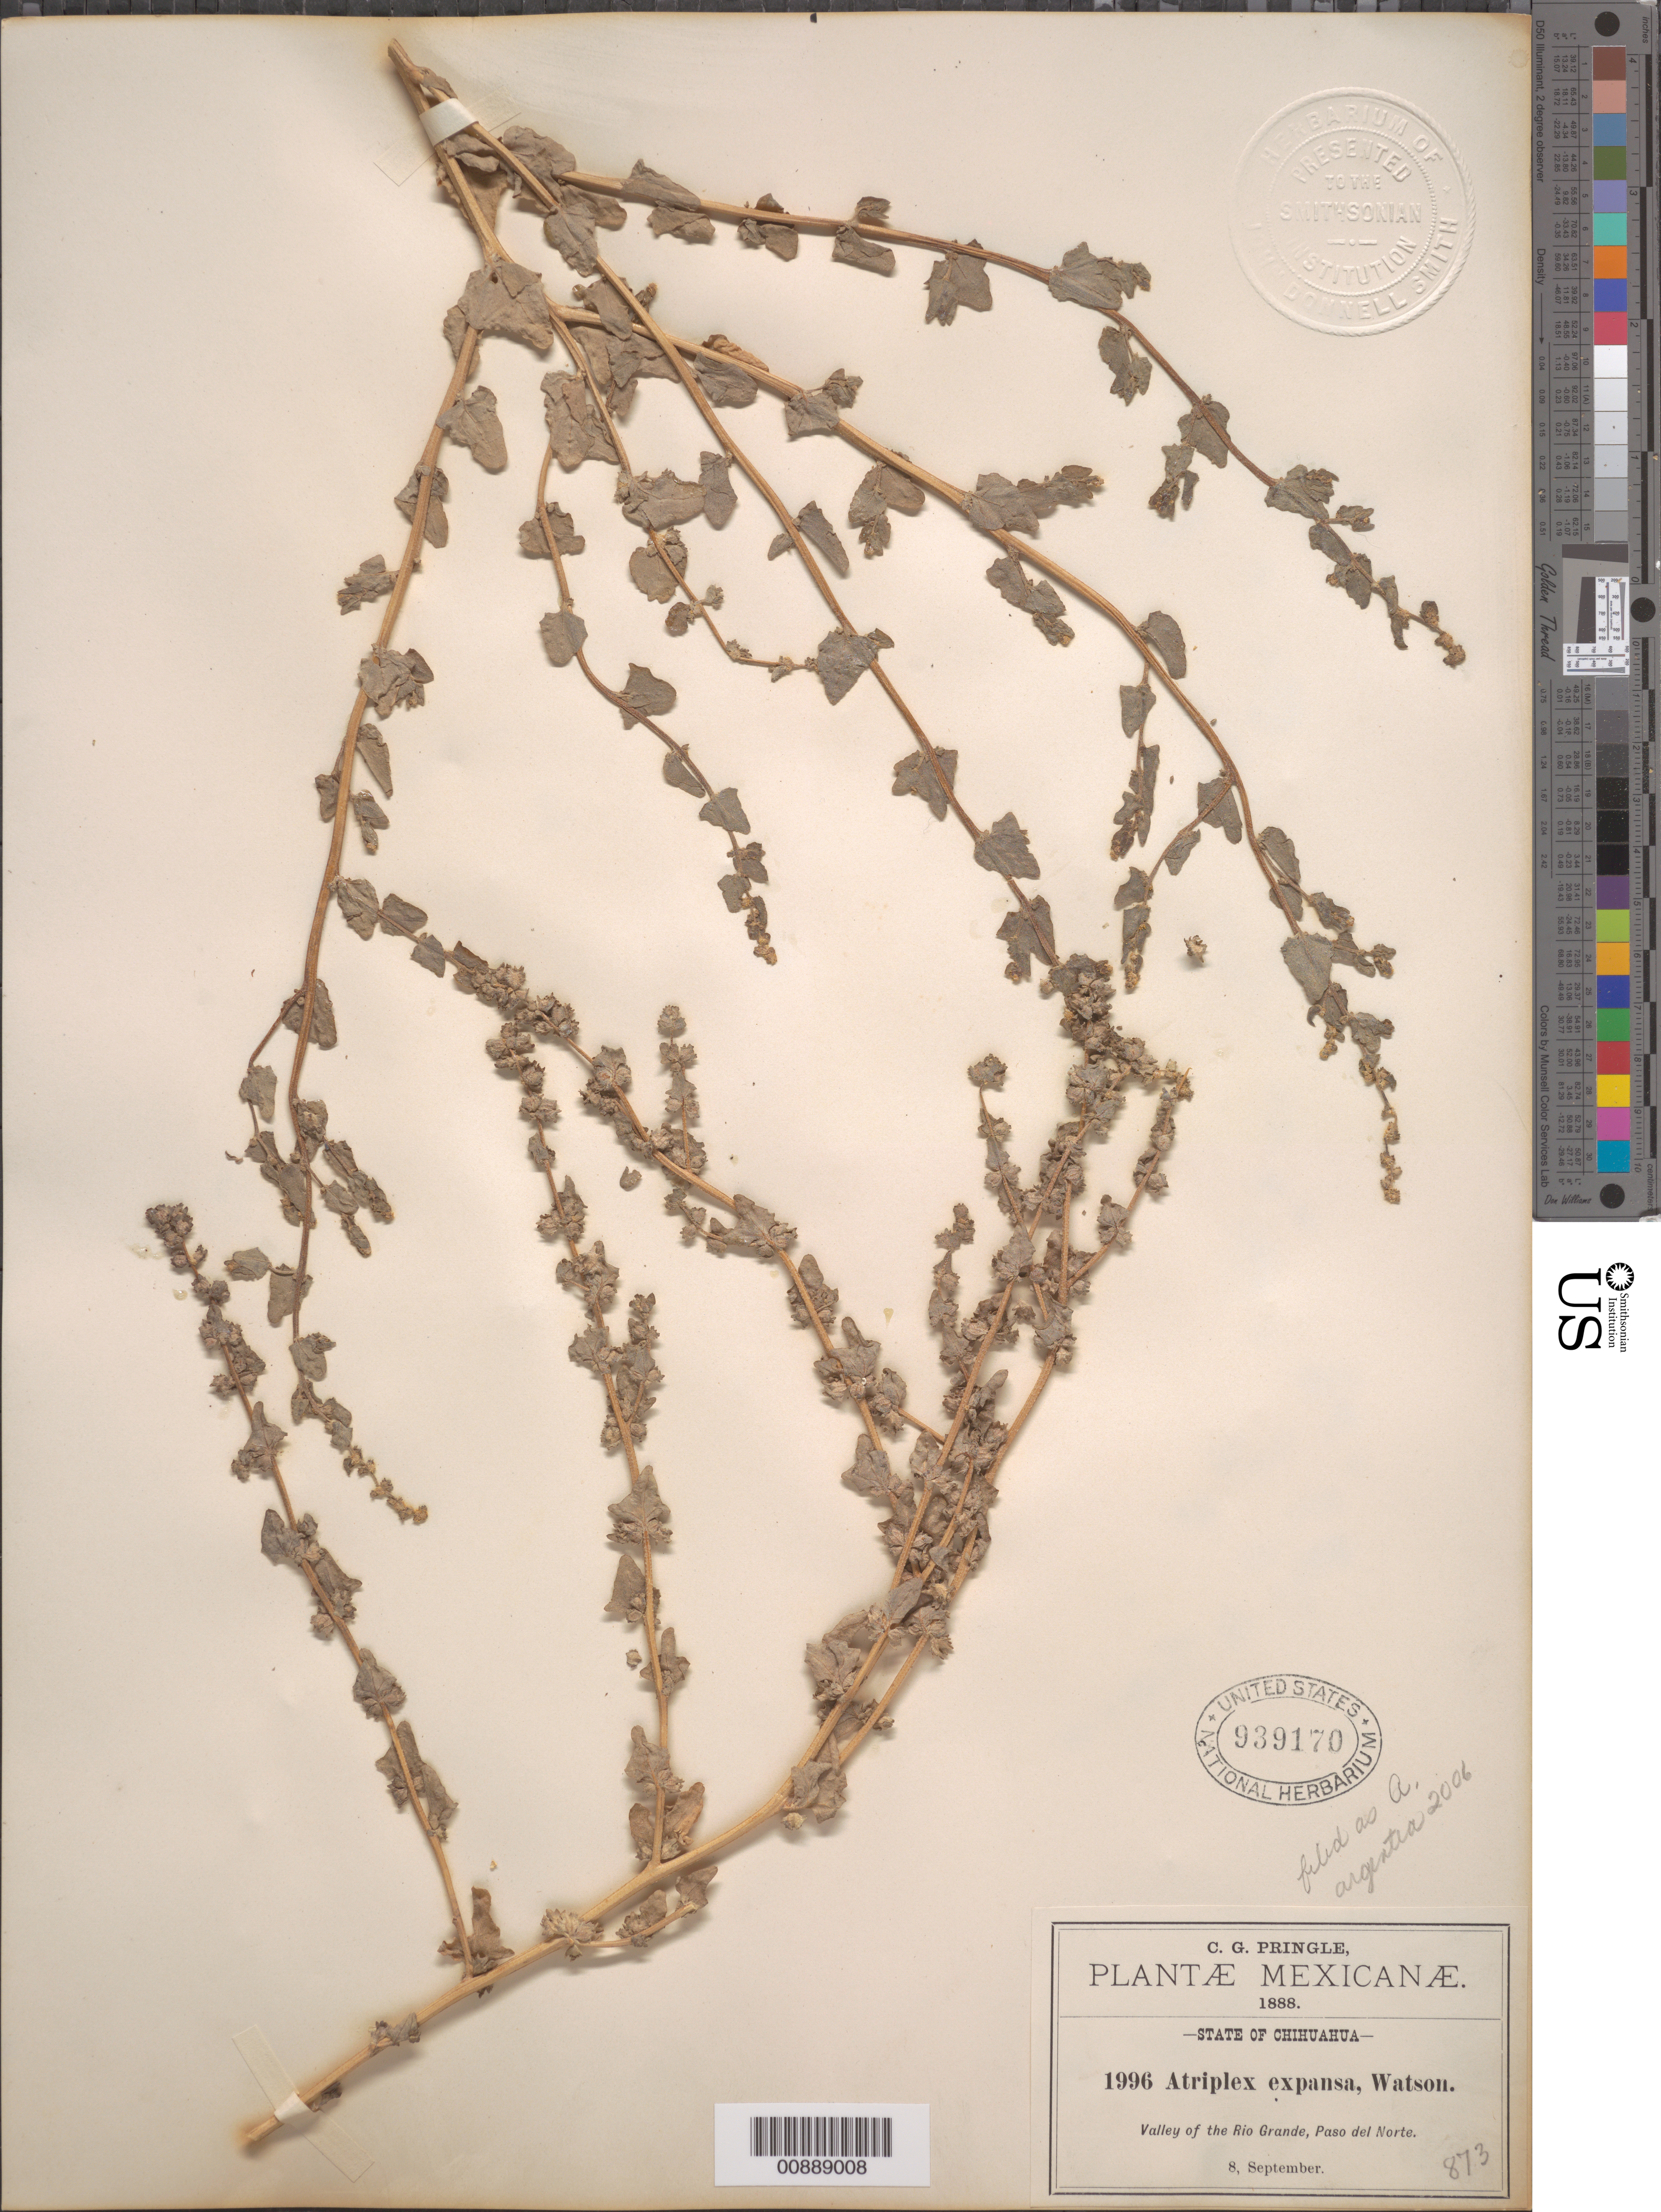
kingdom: Plantae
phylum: Tracheophyta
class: Magnoliopsida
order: Caryophyllales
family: Amaranthaceae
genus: Atriplex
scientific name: Atriplex argentea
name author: Nutt.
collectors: C. G. Pringle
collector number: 1996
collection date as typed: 08 Sep 1888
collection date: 1888-09-08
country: Mexico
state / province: Chihuahua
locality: Valley of the Río Grande, Paso del Norte, Chihuahua.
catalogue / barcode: US 939170